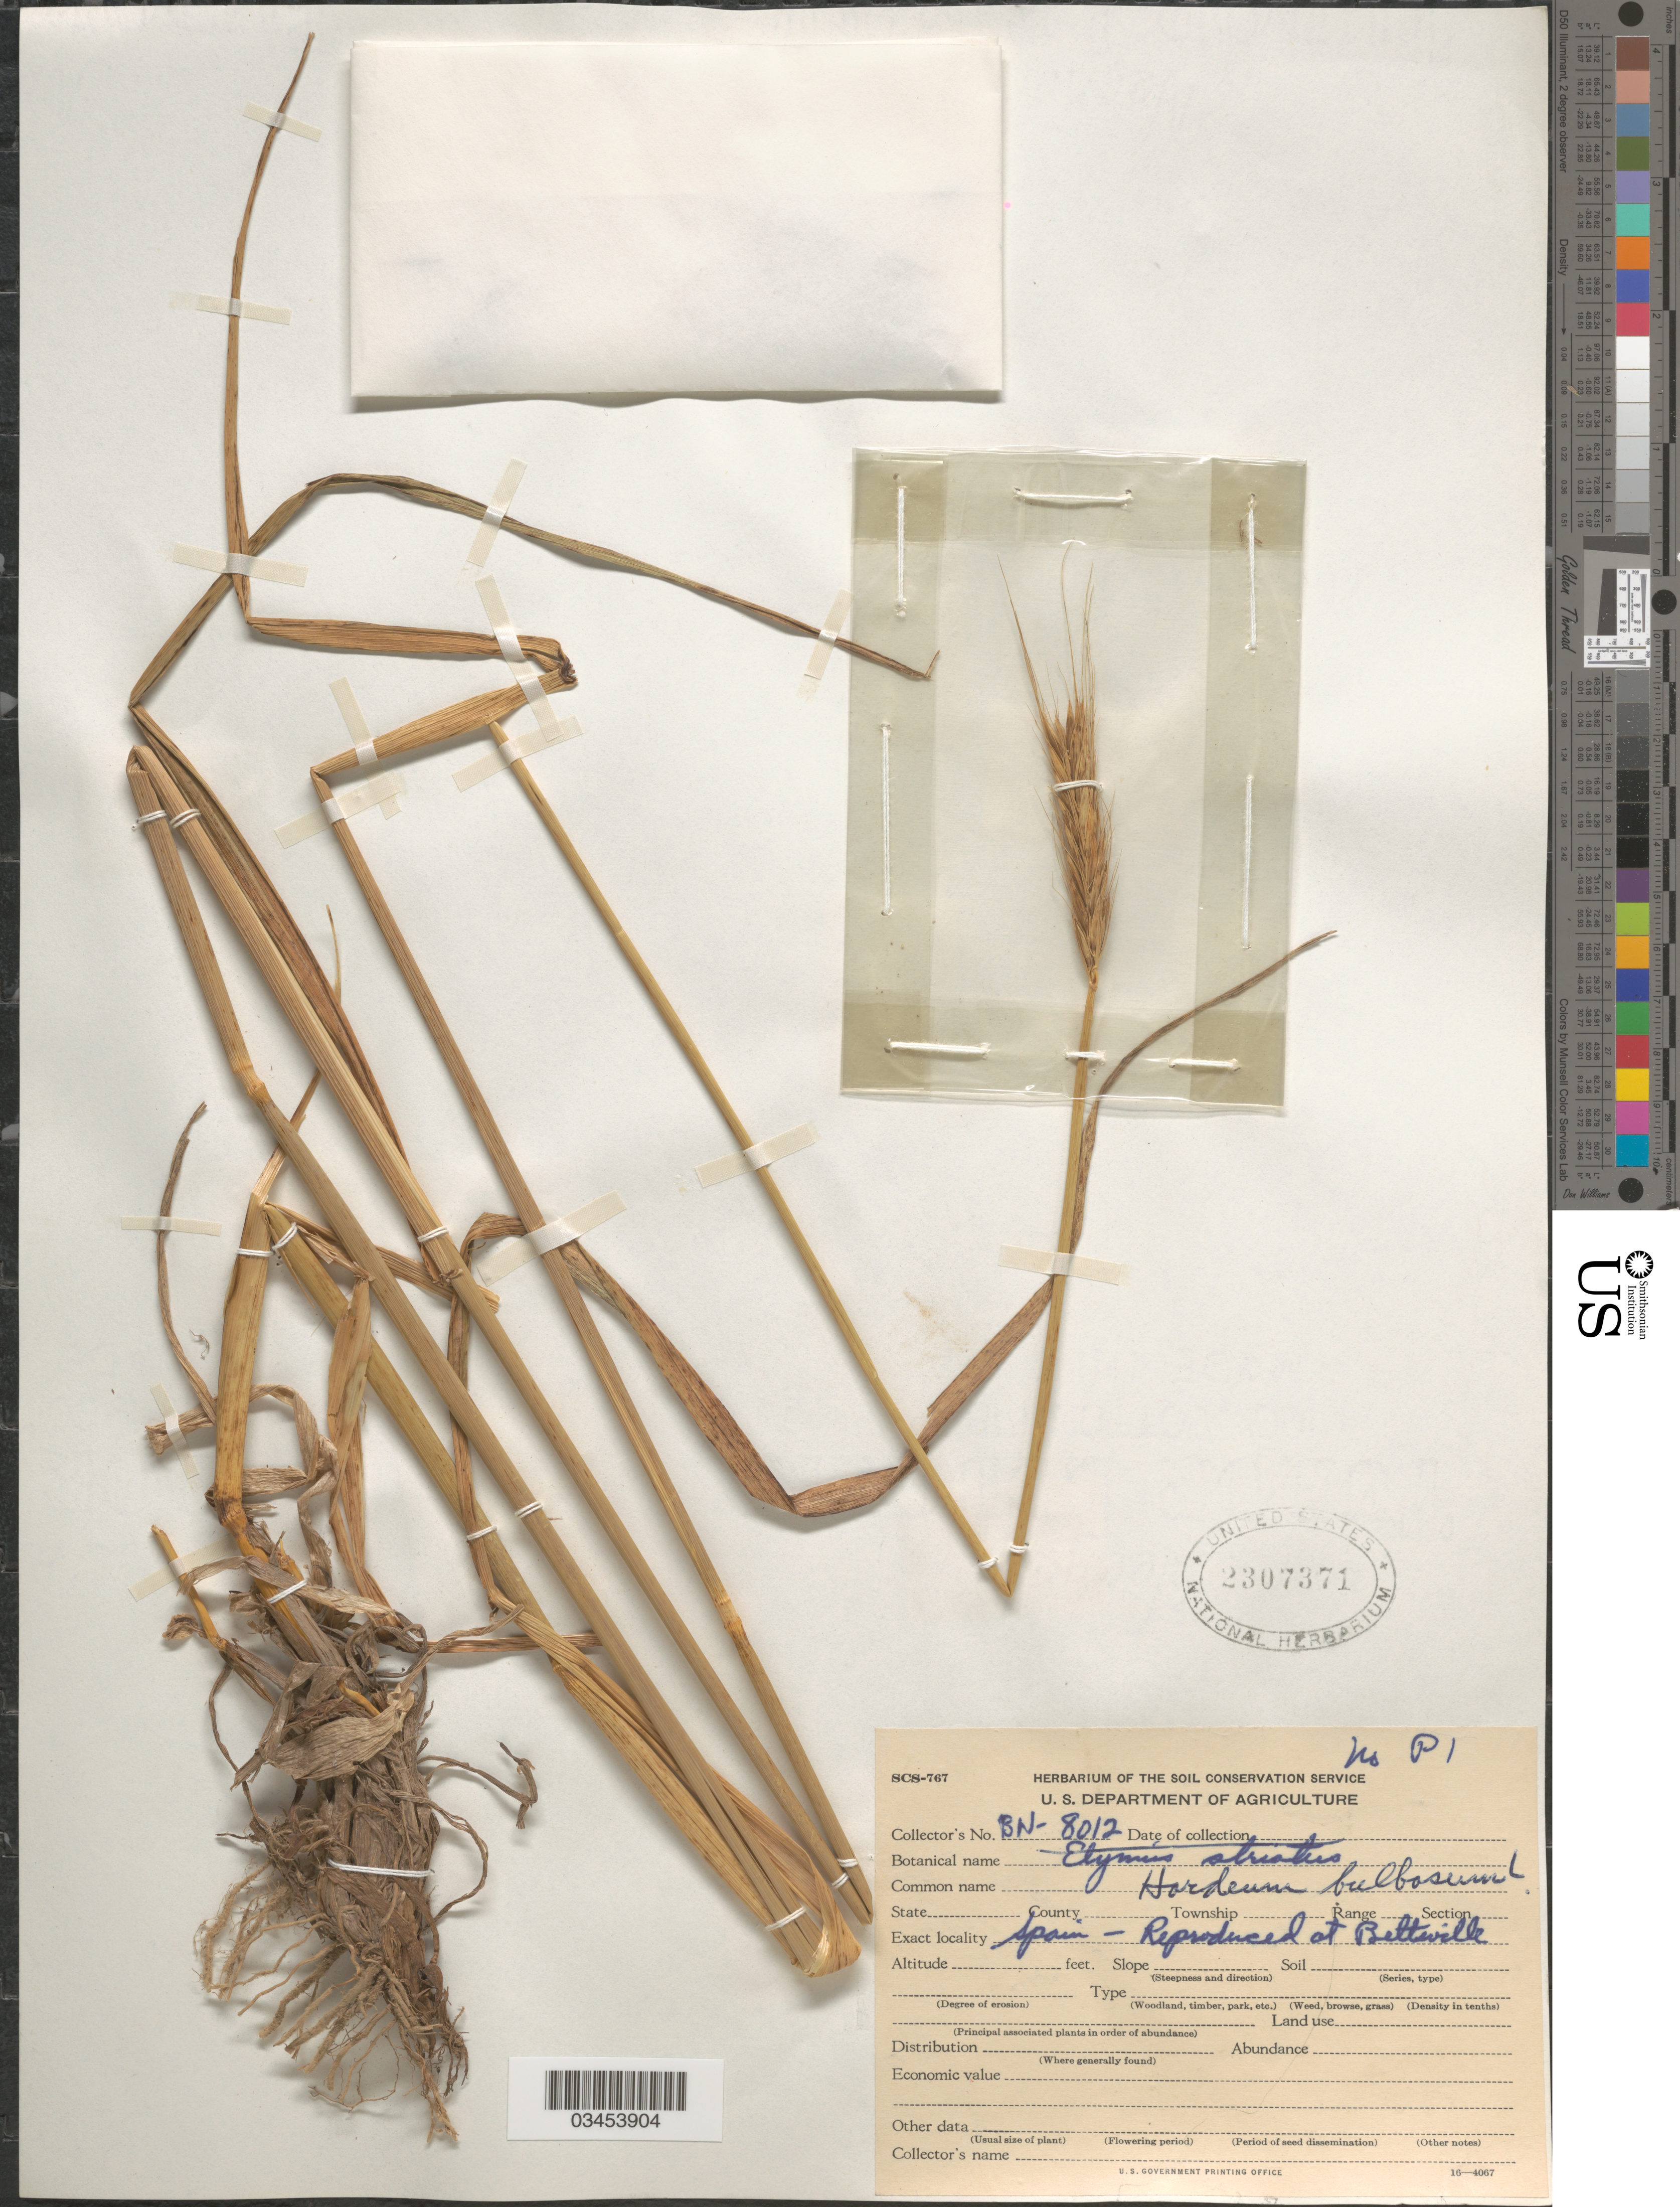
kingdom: Plantae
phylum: Tracheophyta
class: Liliopsida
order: Poales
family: Poaceae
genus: Hordeum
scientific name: Hordeum bulbosum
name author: L.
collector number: BN-8012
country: United States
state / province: Maryland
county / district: Prince George's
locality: Reproduced at Beltsville.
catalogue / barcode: US 2307371